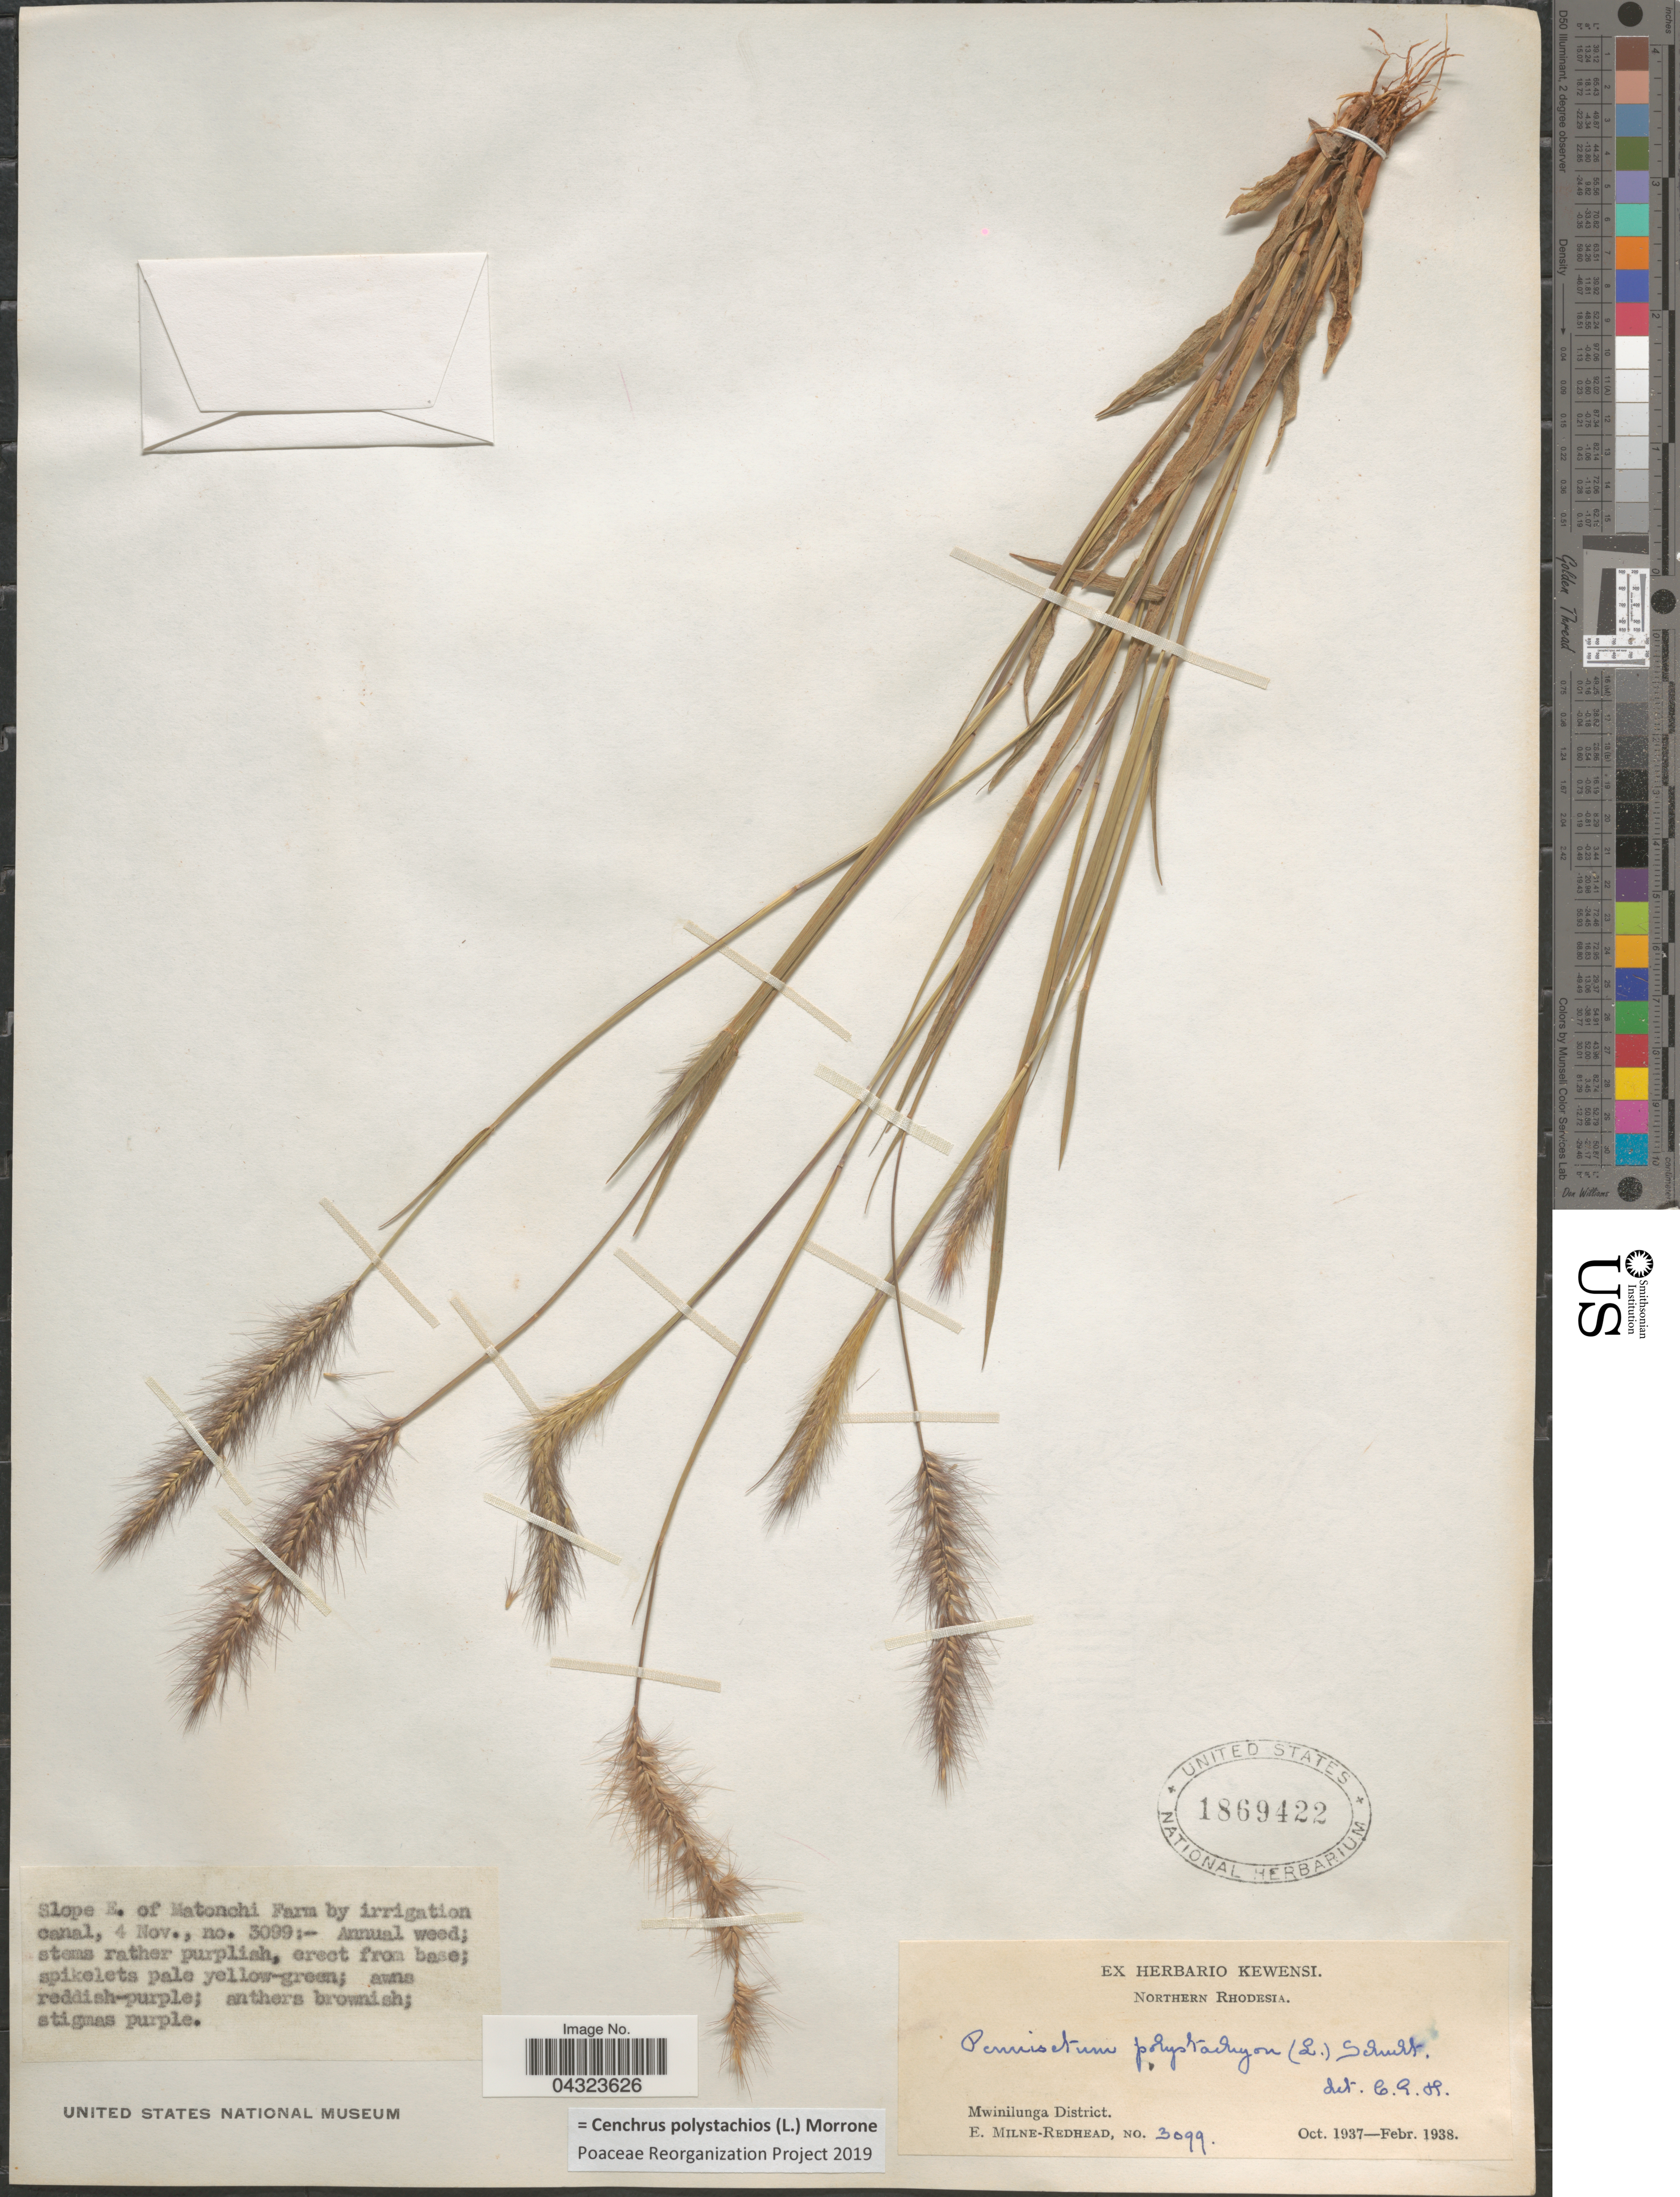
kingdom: Plantae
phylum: Tracheophyta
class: Liliopsida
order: Poales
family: Poaceae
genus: Cenchrus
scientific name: Cenchrus polystachios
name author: (L.) Morrone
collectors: E. W. Milne-Redhead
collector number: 3099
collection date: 1938-11-04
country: Zambia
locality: Northern Rhodesia. Mwinilunga District. Slope E. of Matonchi Farm by irrigation canal.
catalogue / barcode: US 1869422